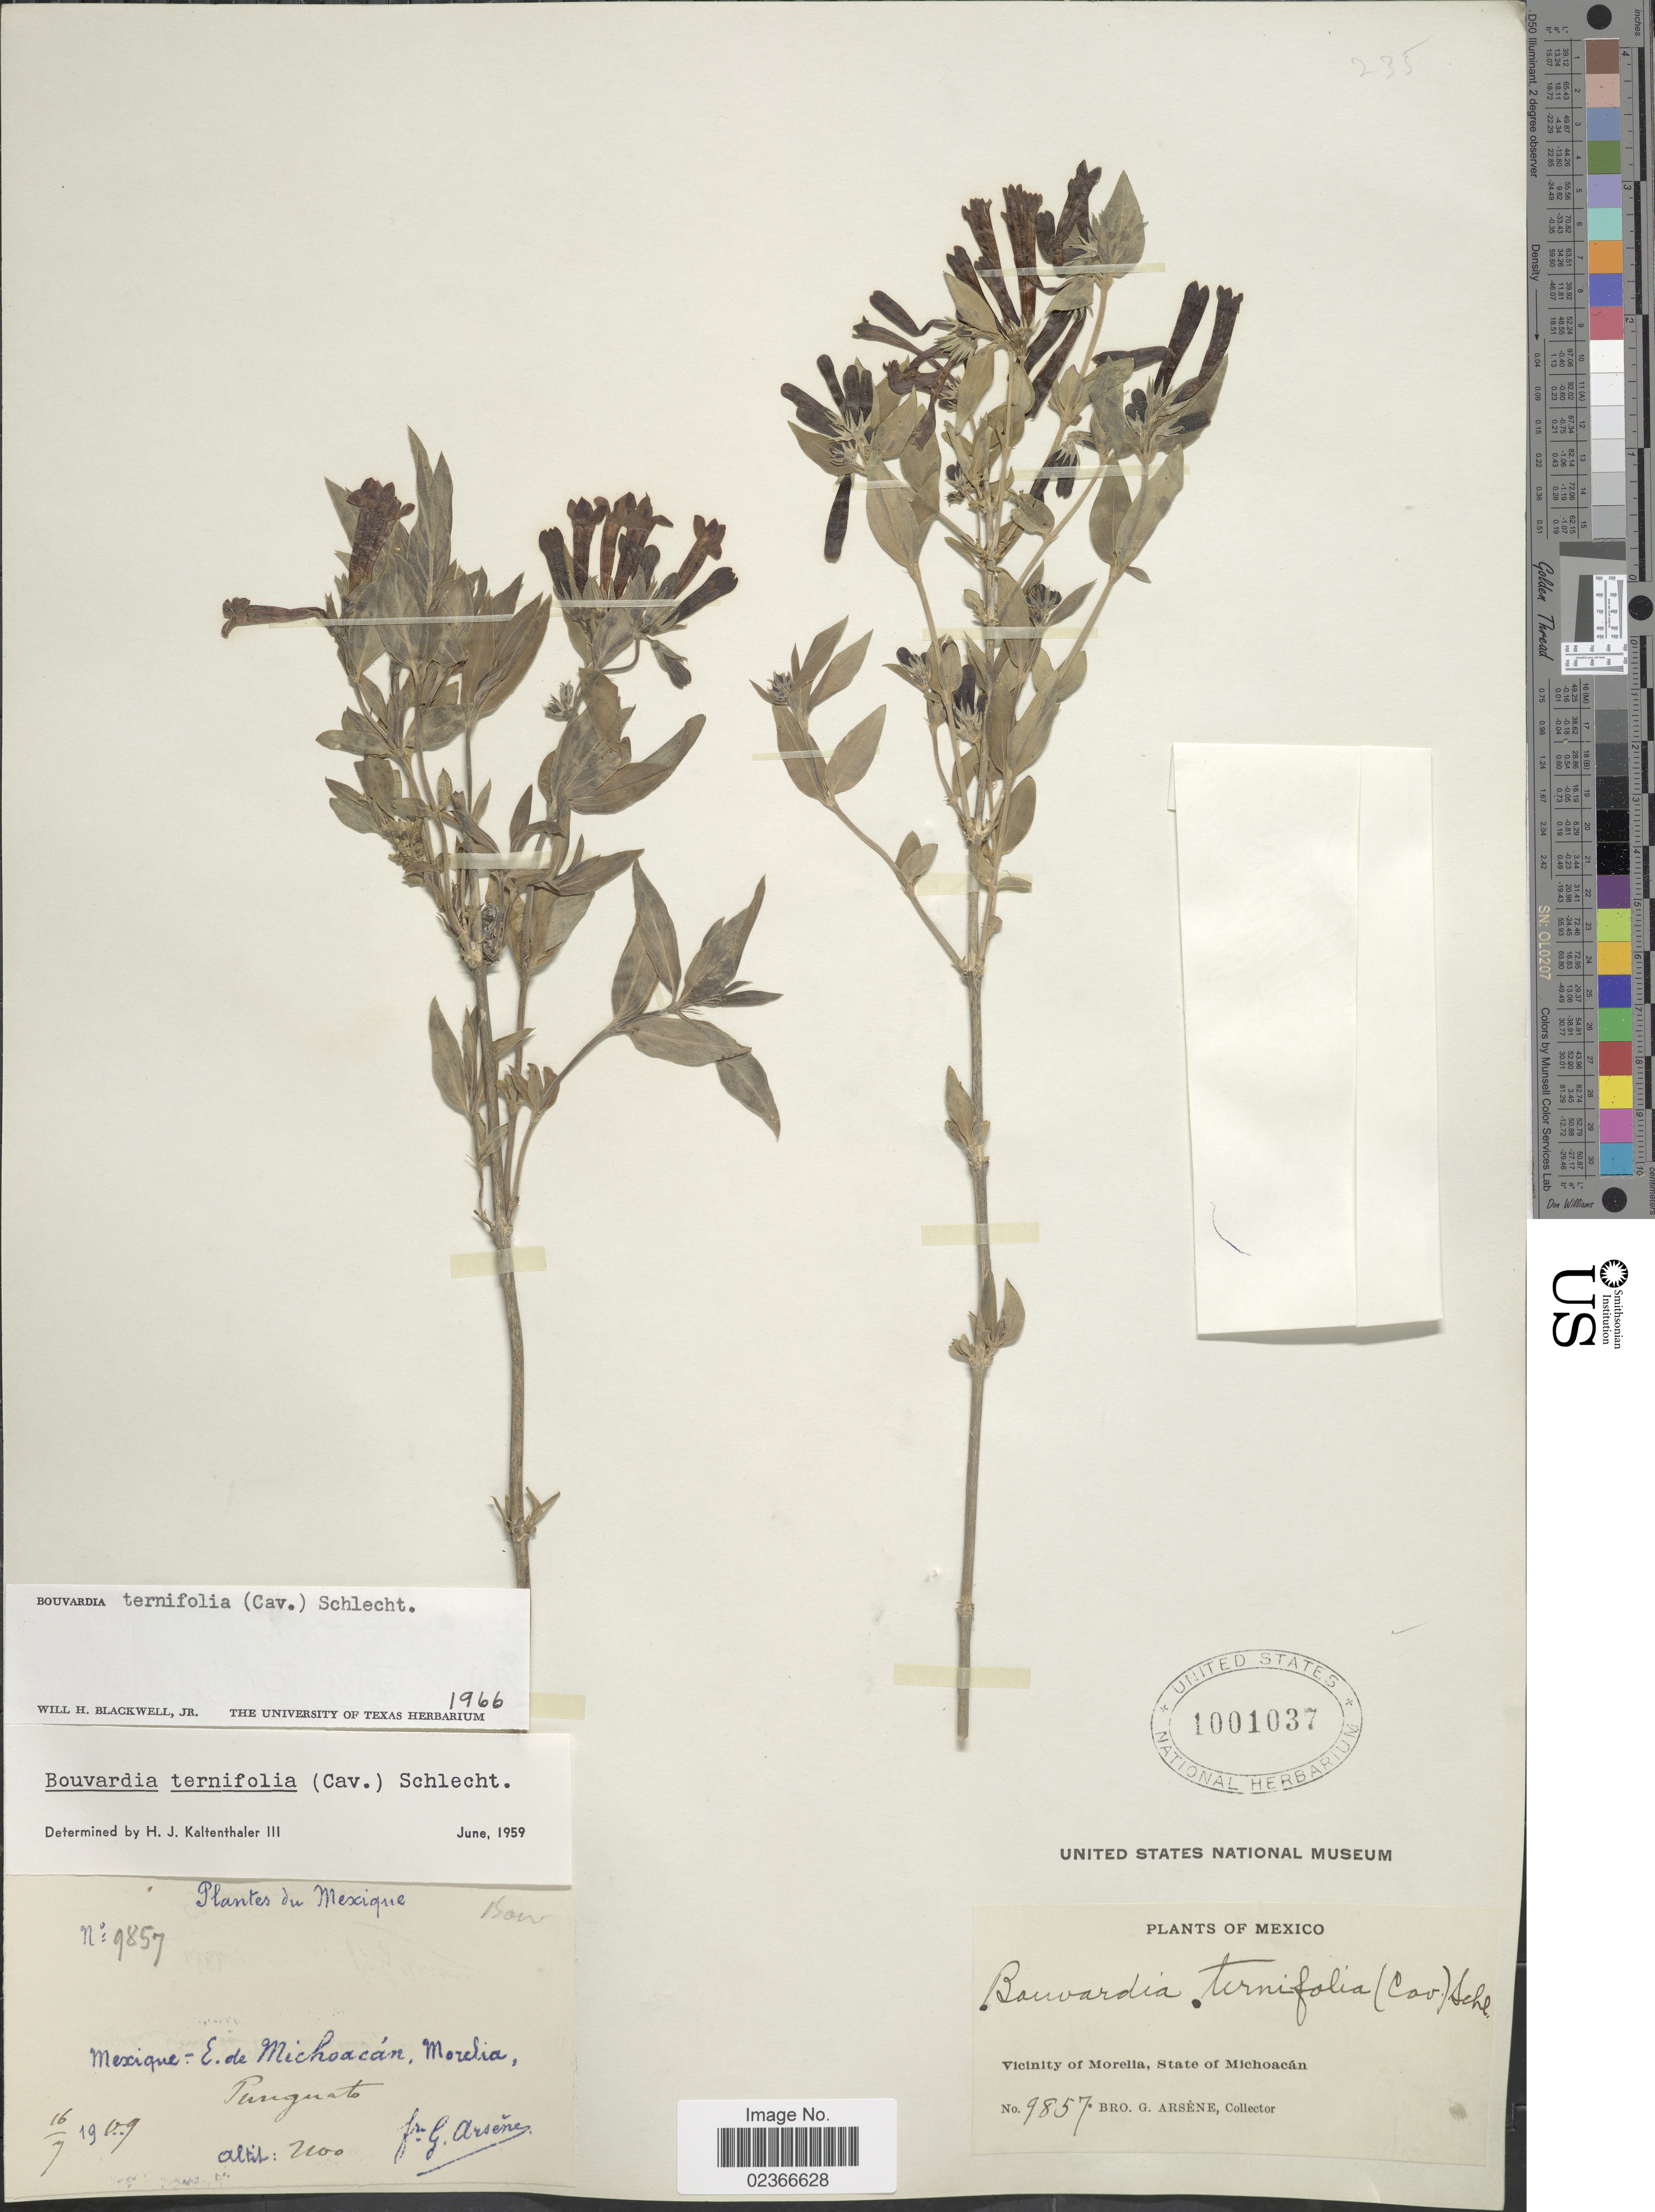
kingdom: Plantae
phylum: Tracheophyta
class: Magnoliopsida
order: Gentianales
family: Rubiaceae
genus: Bouvardia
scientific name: Bouvardia ternifolia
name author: (Cav.) Schltdl.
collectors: Bro. G. Arsène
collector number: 9857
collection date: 1909-07-16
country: Mexico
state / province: Michoacán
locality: E. de Michoacan, Morelia. Punguato. Vicinity of Morelia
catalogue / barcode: US 1001037